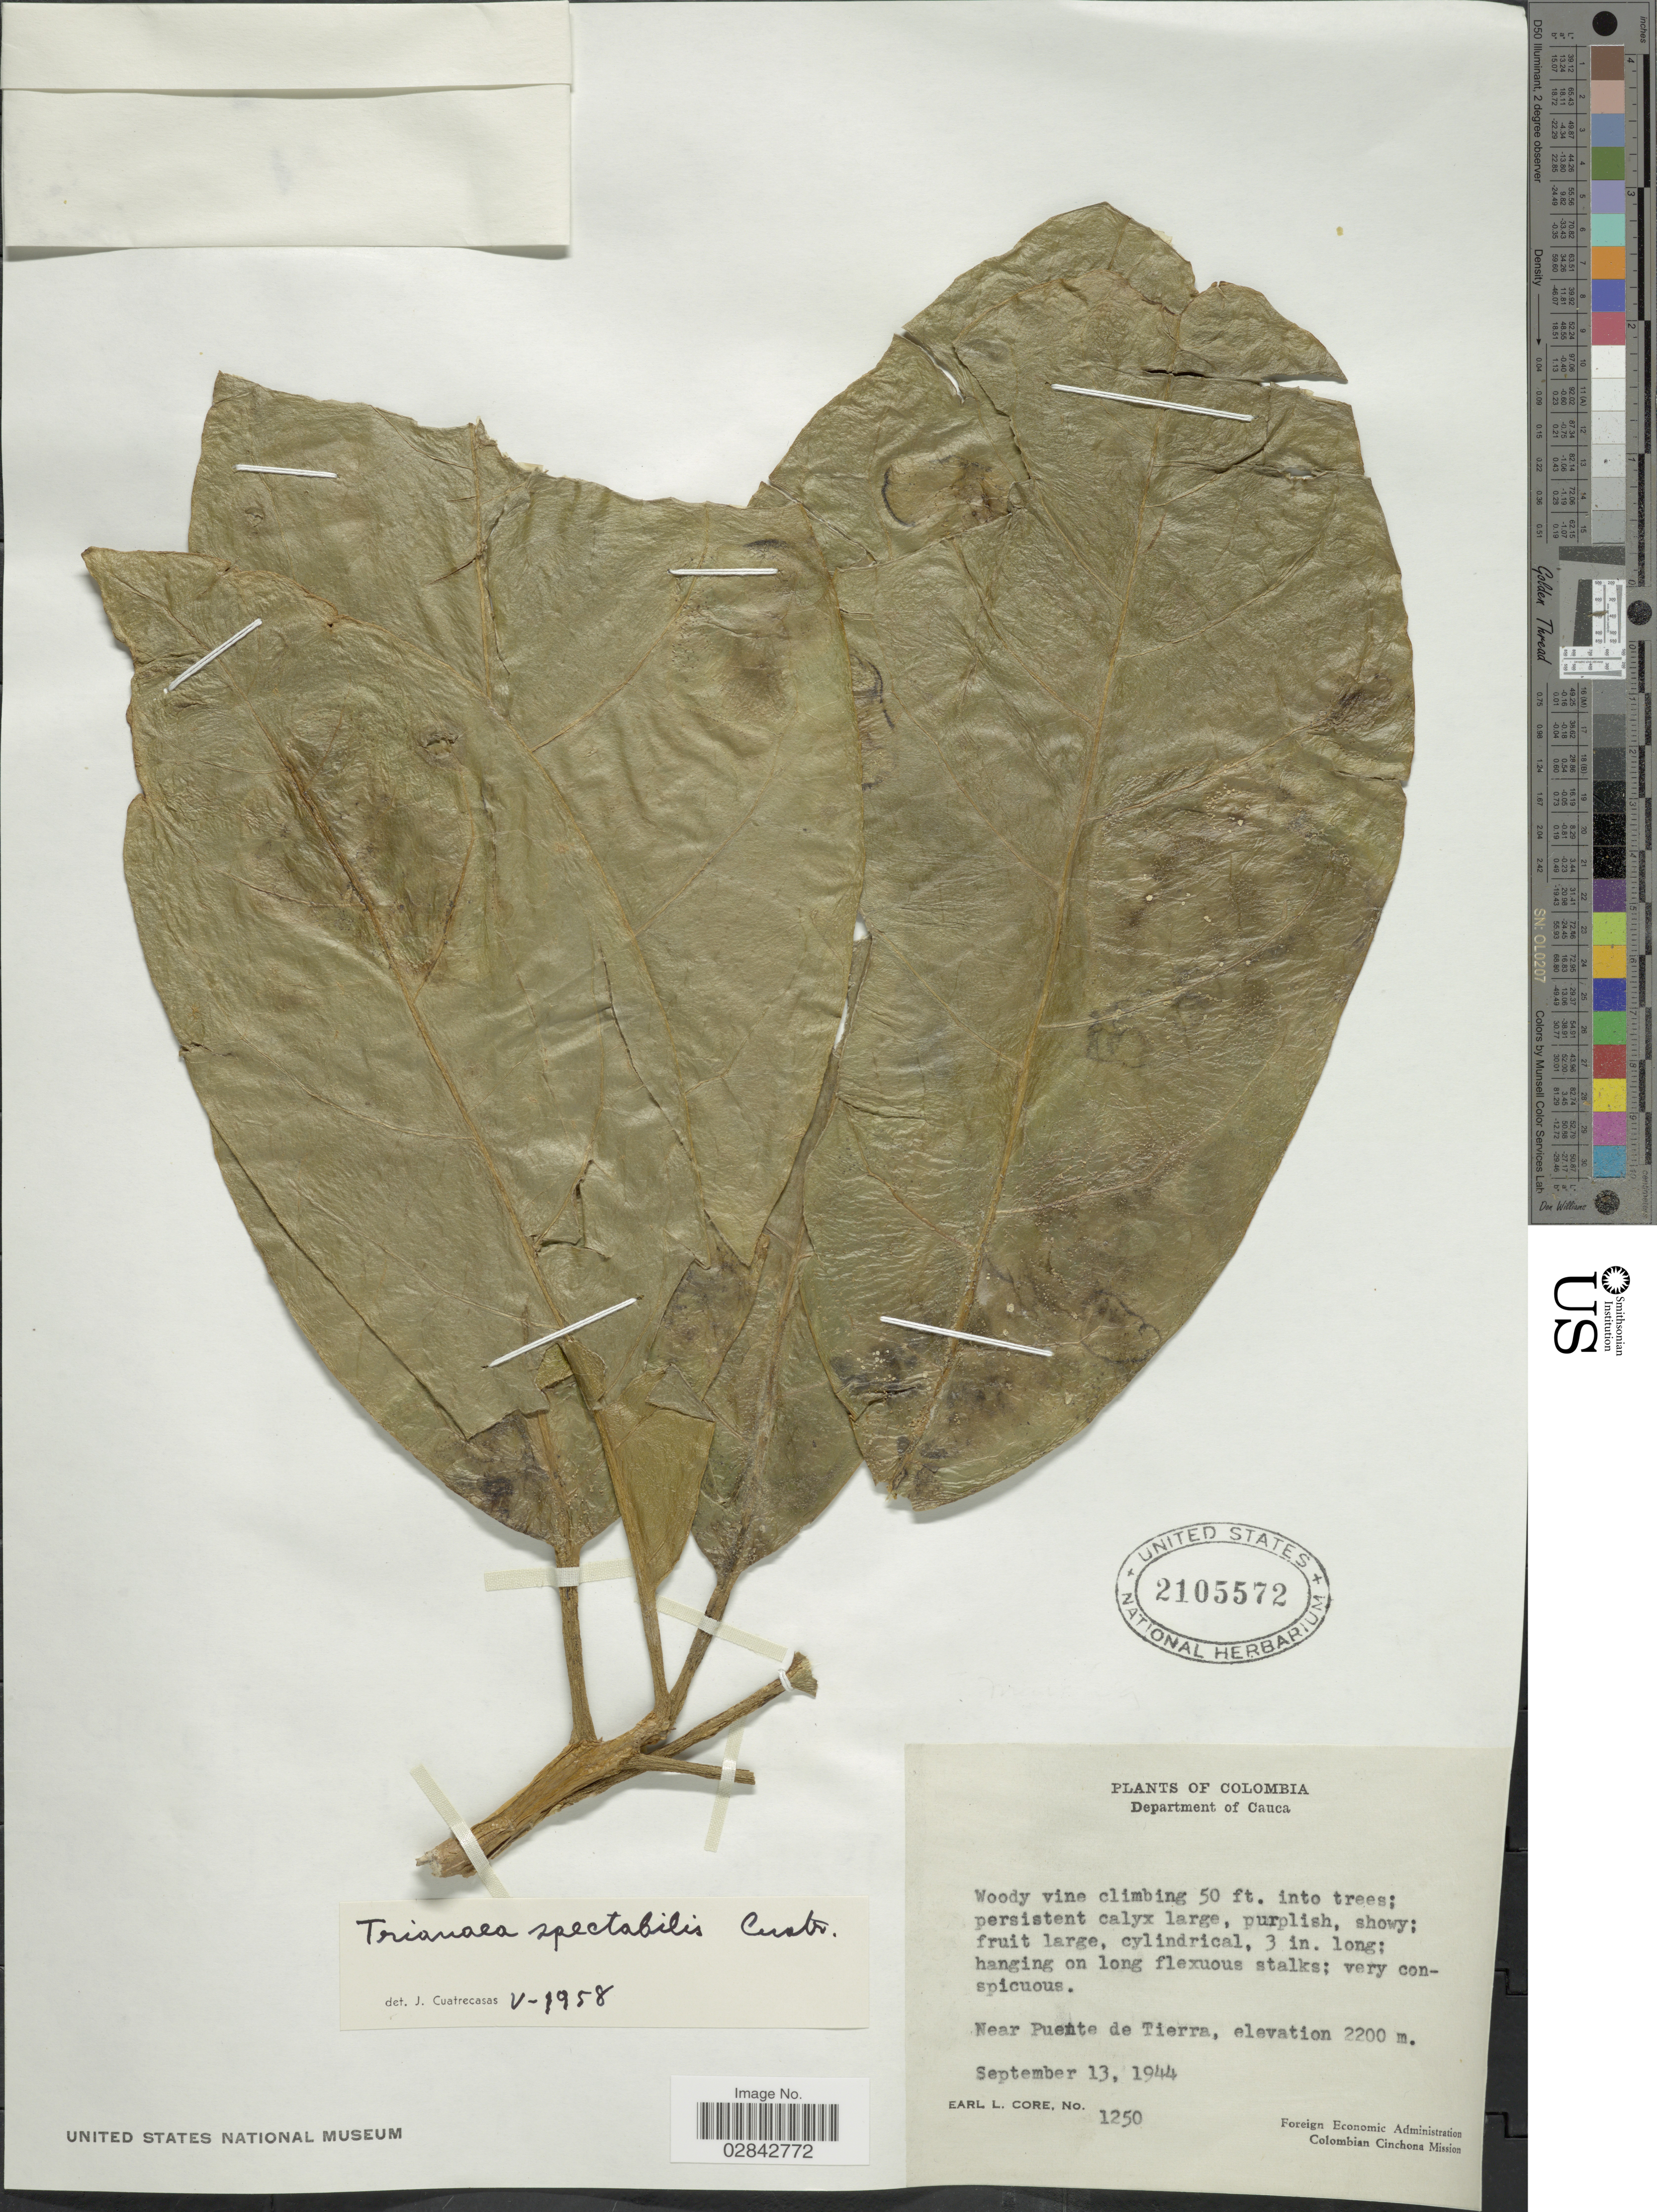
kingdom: Plantae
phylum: Tracheophyta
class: Magnoliopsida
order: Solanales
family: Solanaceae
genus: Trianaea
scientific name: Trianaea spectabilis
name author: Cuatrec.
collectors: E. L. Core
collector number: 1250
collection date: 1944-09-13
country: Colombia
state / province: Cauca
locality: Department of Cauca. Near Puente de Tierra.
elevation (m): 2200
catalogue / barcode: US 2105572